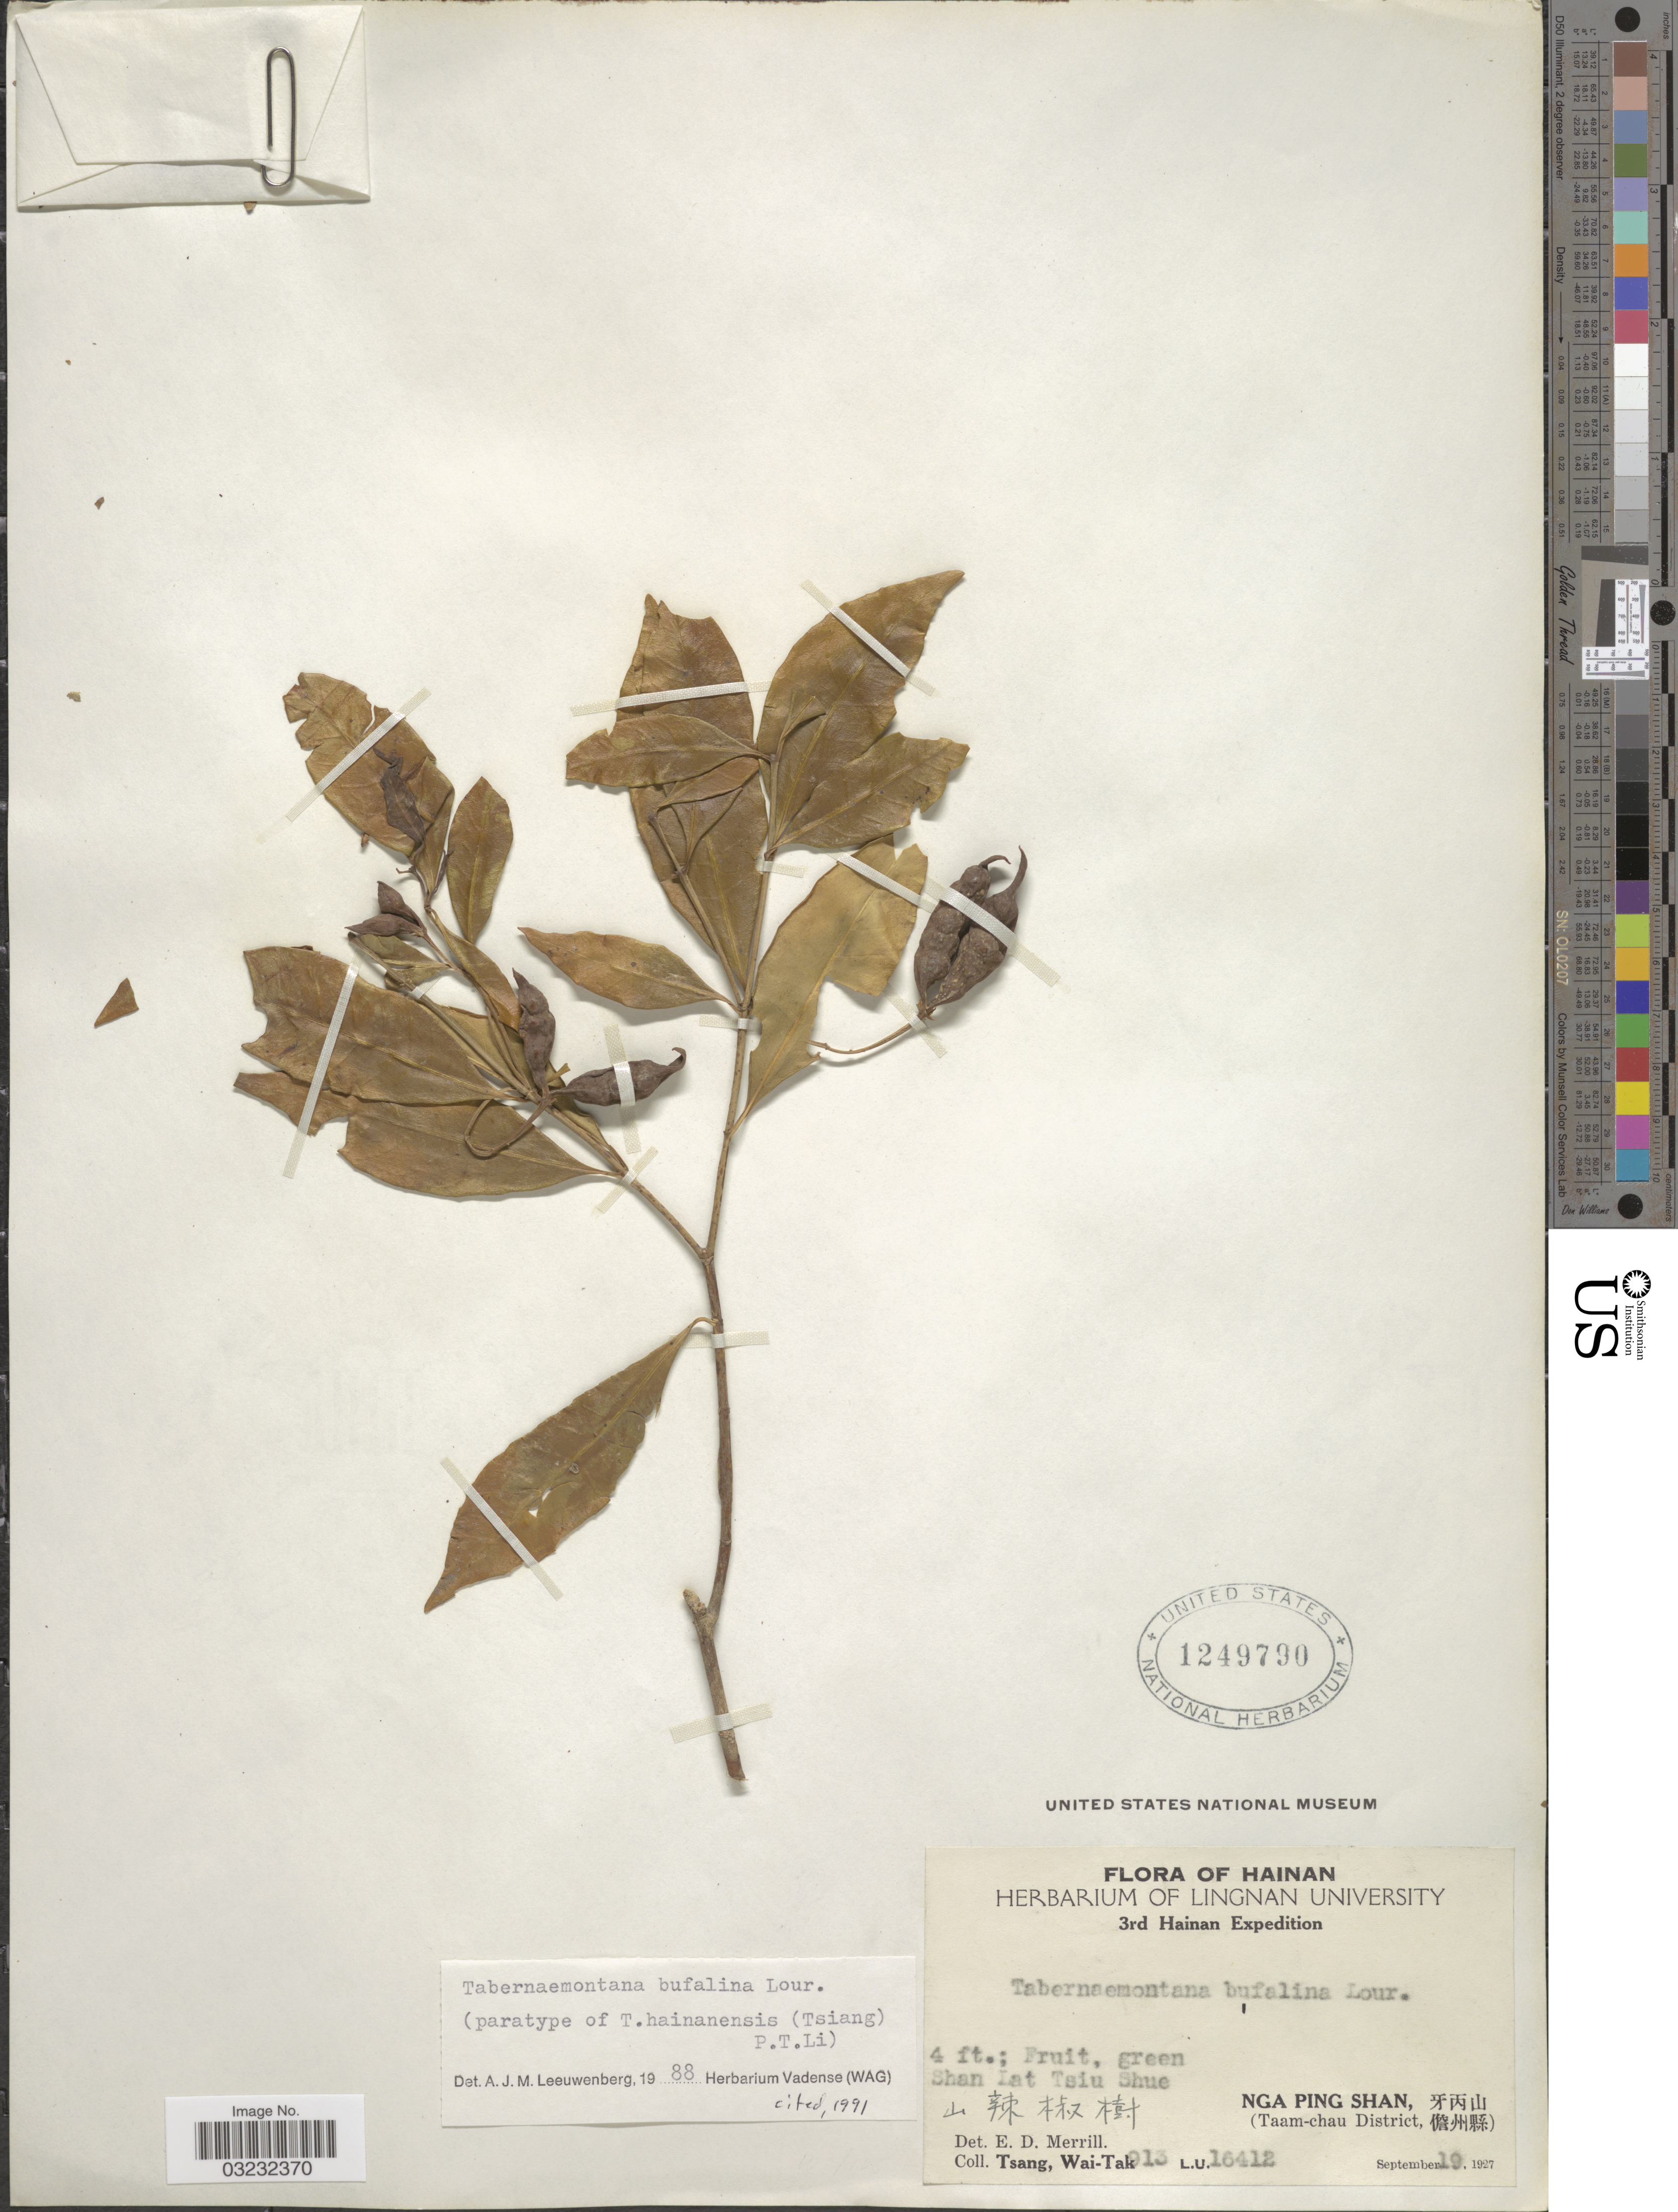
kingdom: Plantae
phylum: Tracheophyta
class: Magnoliopsida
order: Gentianales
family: Apocynaceae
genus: Tabernaemontana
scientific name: Tabernaemontana bufalina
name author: Lour.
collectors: W. T. Tsang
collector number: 913/L.U.16412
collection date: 1927-09-19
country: China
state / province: Hainan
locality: Shan Lat Tsiu Shue, Nga Ping Shan X, (Taam-chau District, X).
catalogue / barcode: US 1249790